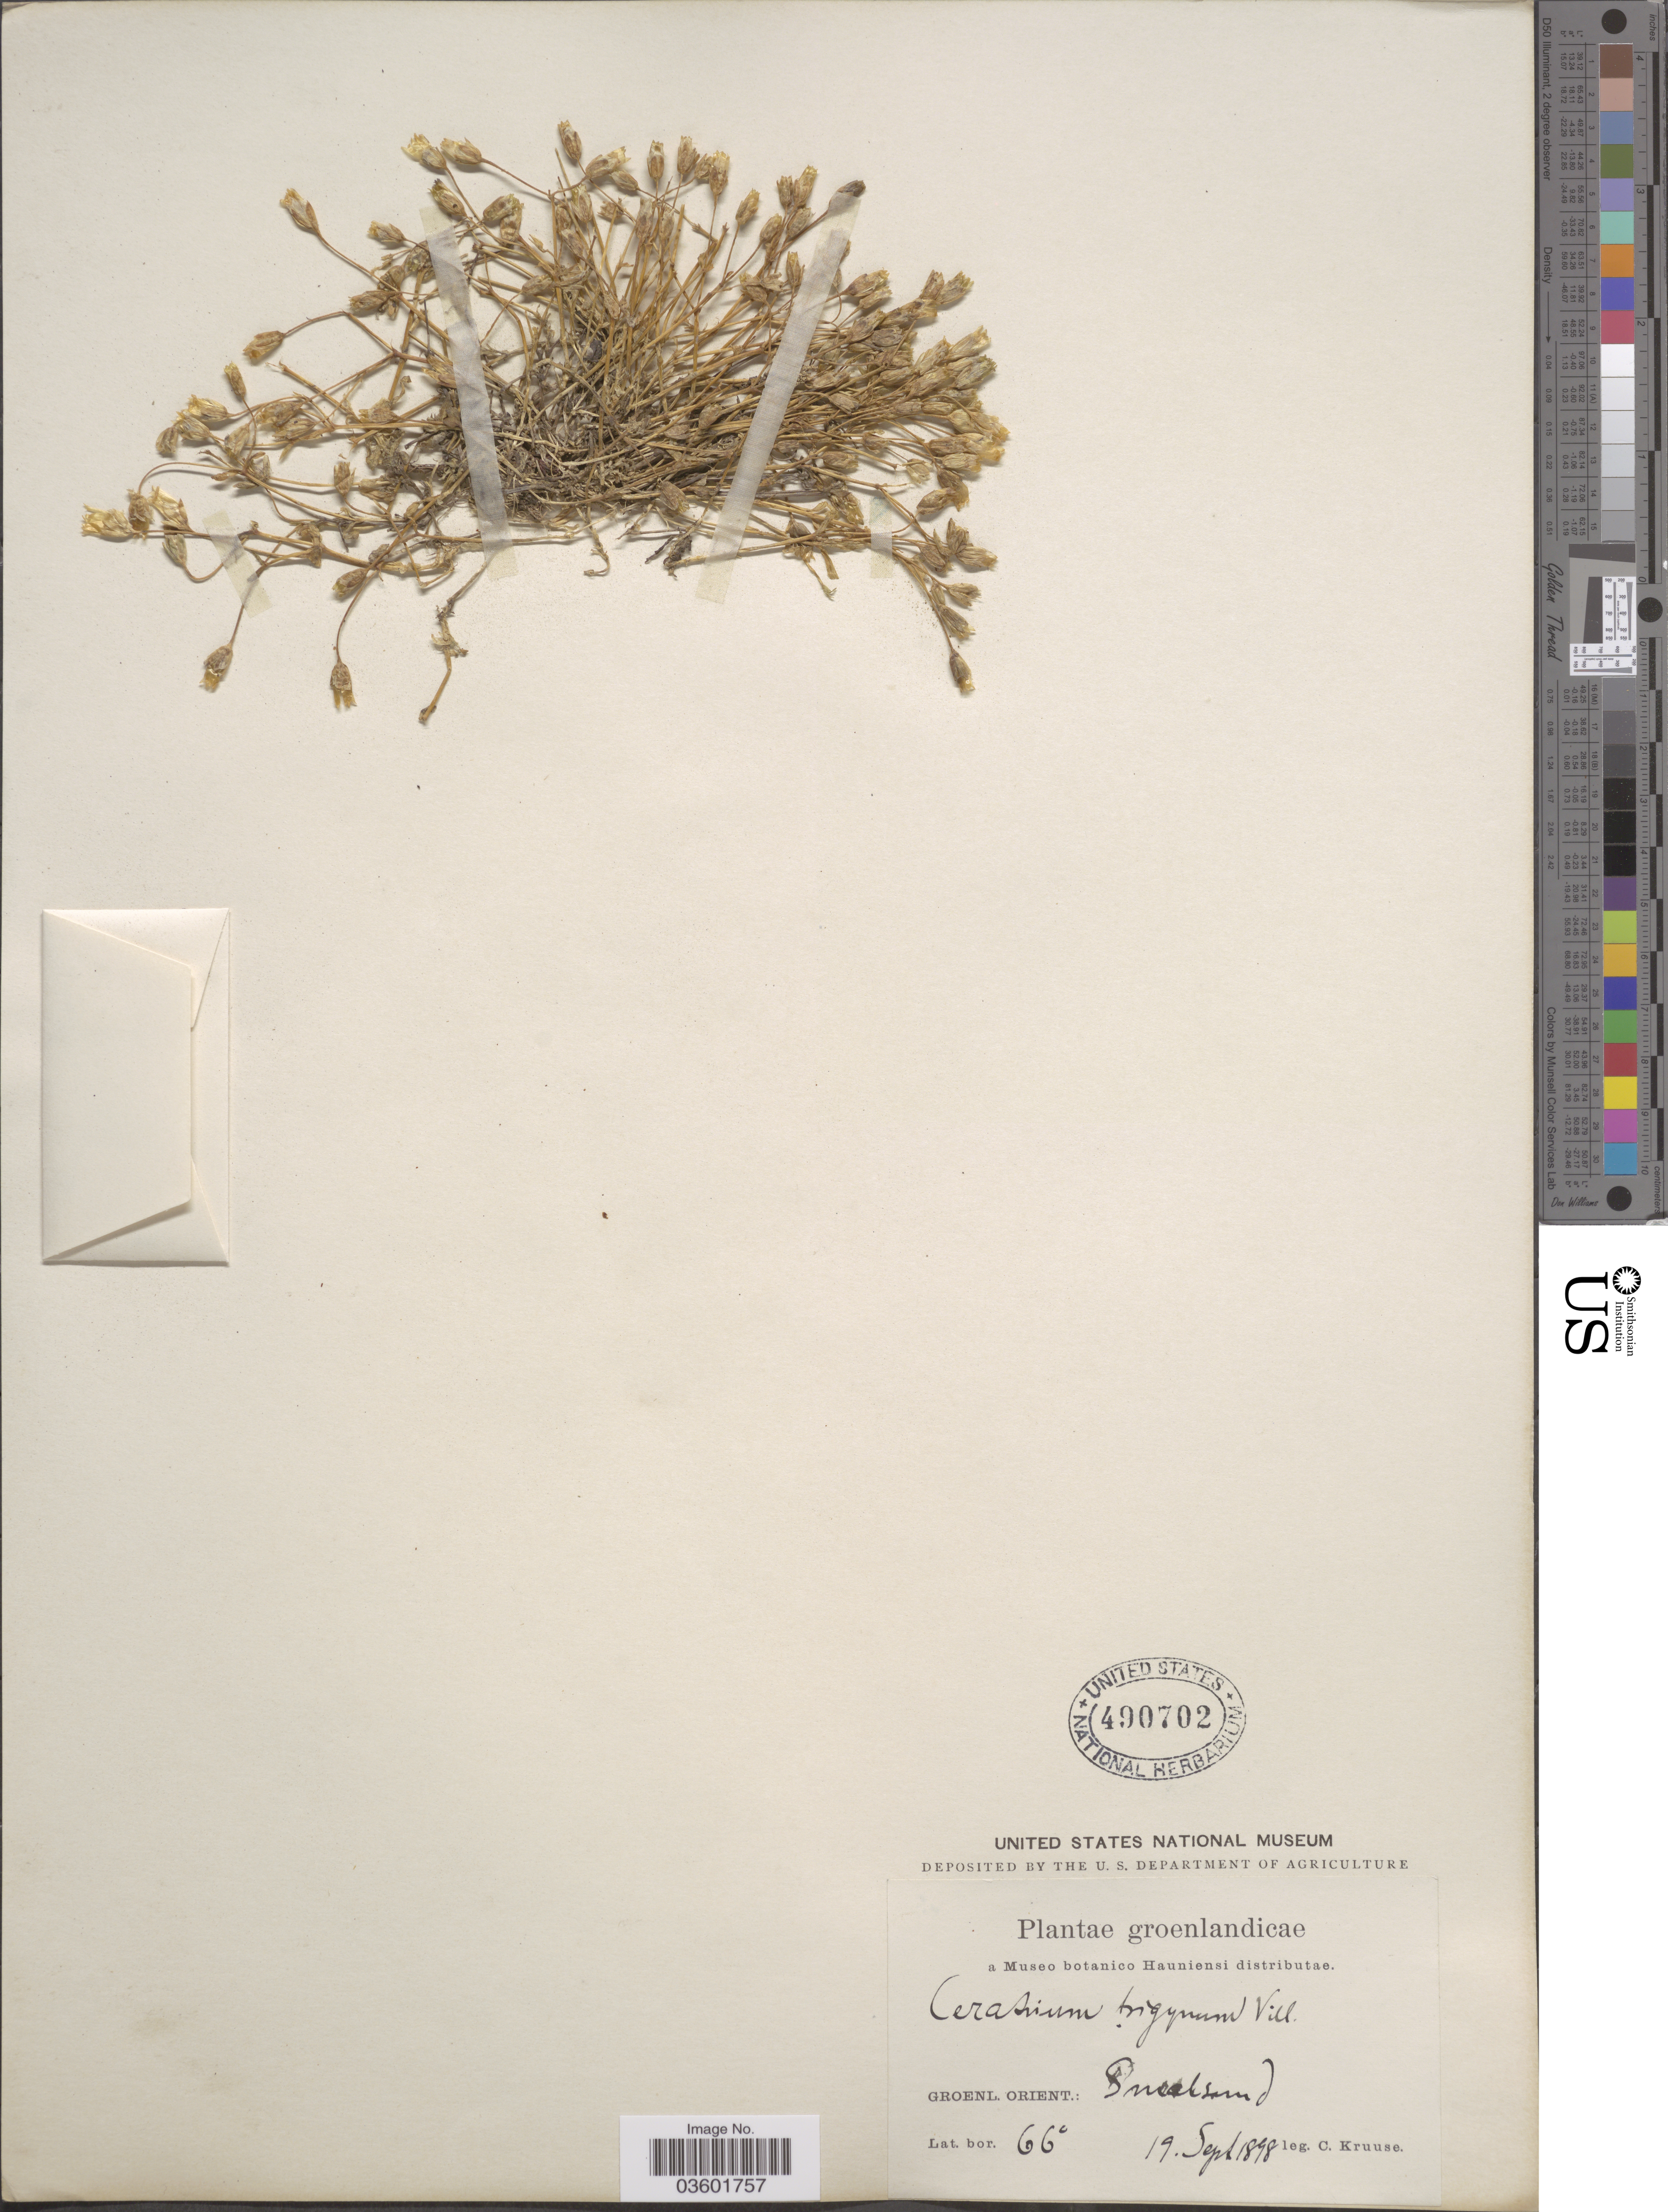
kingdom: Plantae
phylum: Tracheophyta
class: Magnoliopsida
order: Caryophyllales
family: Caryophyllaceae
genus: Cerastium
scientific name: Cerastium cerastoides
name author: (L.) Britton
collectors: C. Kruuse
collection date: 1898-09-19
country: Greenland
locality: Groenl. Orient.: Smalsund.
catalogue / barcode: US 490702